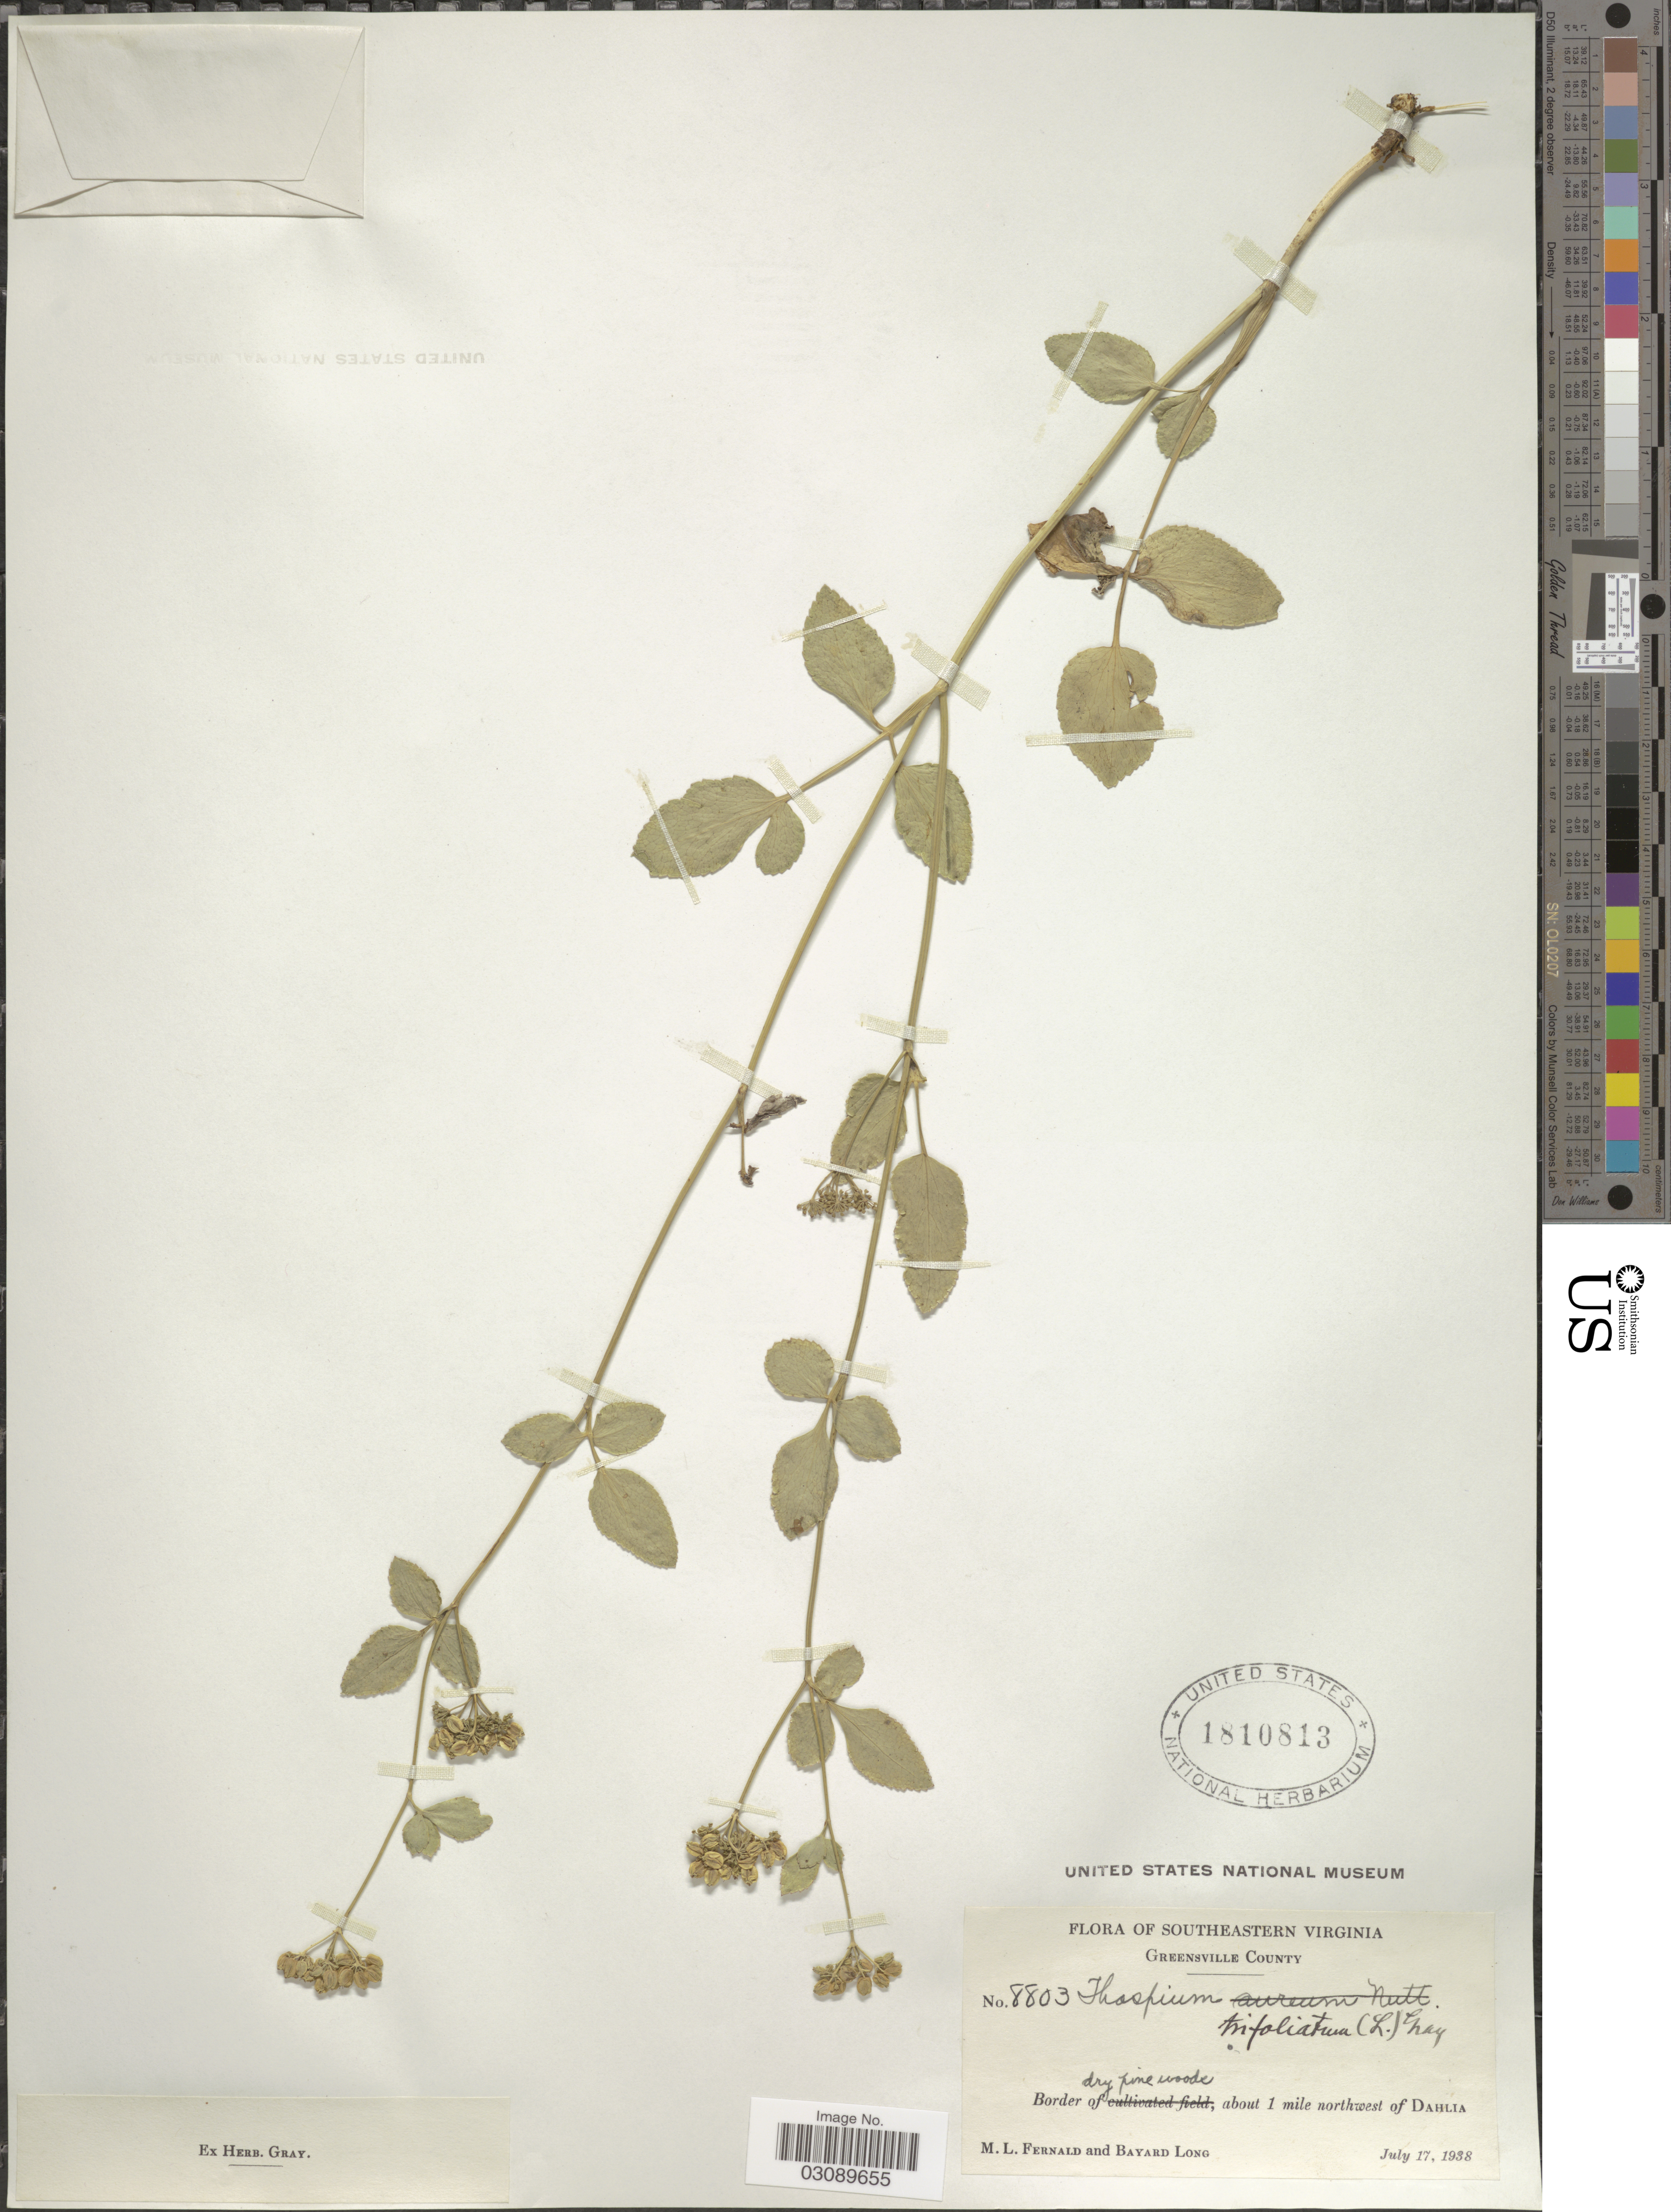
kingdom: Plantae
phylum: Tracheophyta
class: Magnoliopsida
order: Apiales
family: Apiaceae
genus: Thaspium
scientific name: Thaspium trifoliatum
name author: (L.) A. Gray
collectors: M. L. Fernald & B. Long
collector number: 8803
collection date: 1938-07-17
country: United States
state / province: Virginia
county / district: Greensville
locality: Southeastern Virginia. Greensville County. Border of dry pine woods, about 1 mile northwest of Dahlia.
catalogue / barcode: US 1810813